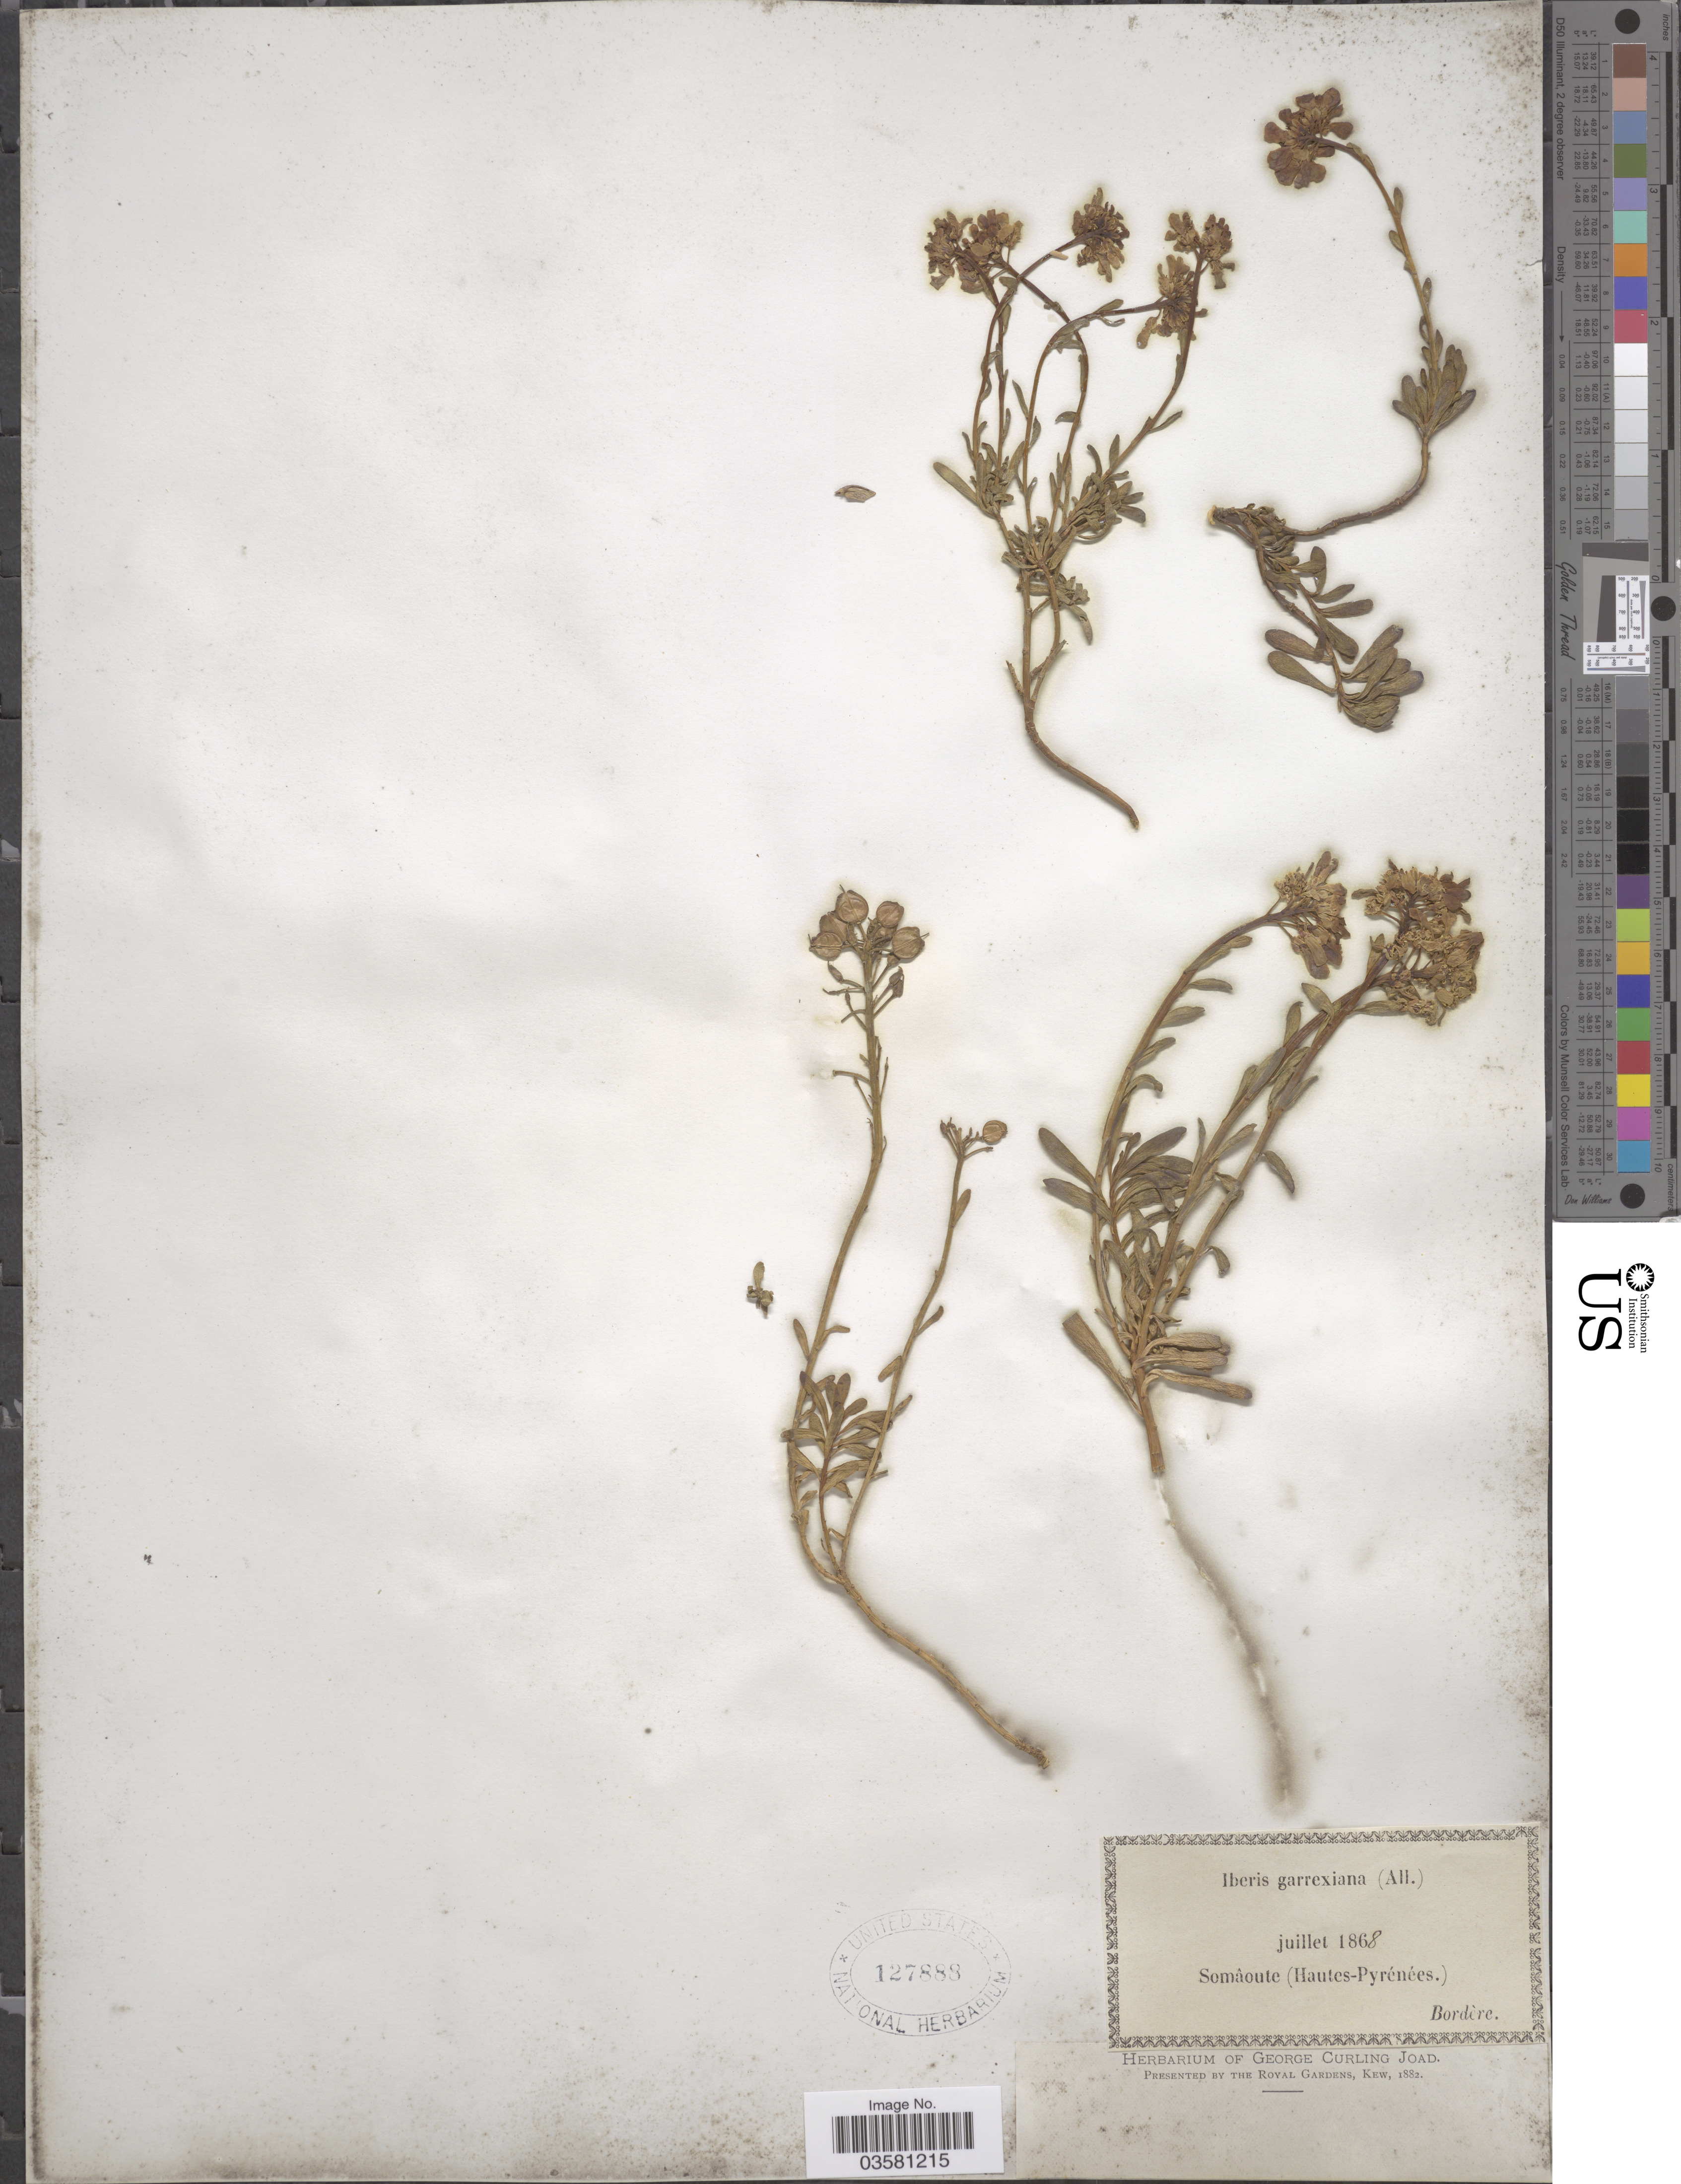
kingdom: Plantae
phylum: Tracheophyta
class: Magnoliopsida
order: Brassicales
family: Brassicaceae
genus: Iberis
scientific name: Iberis garrexiana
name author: All.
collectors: -. Bordère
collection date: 1868-07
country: France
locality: Somâoute (Hautes-Pyrénées.).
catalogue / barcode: US 127888